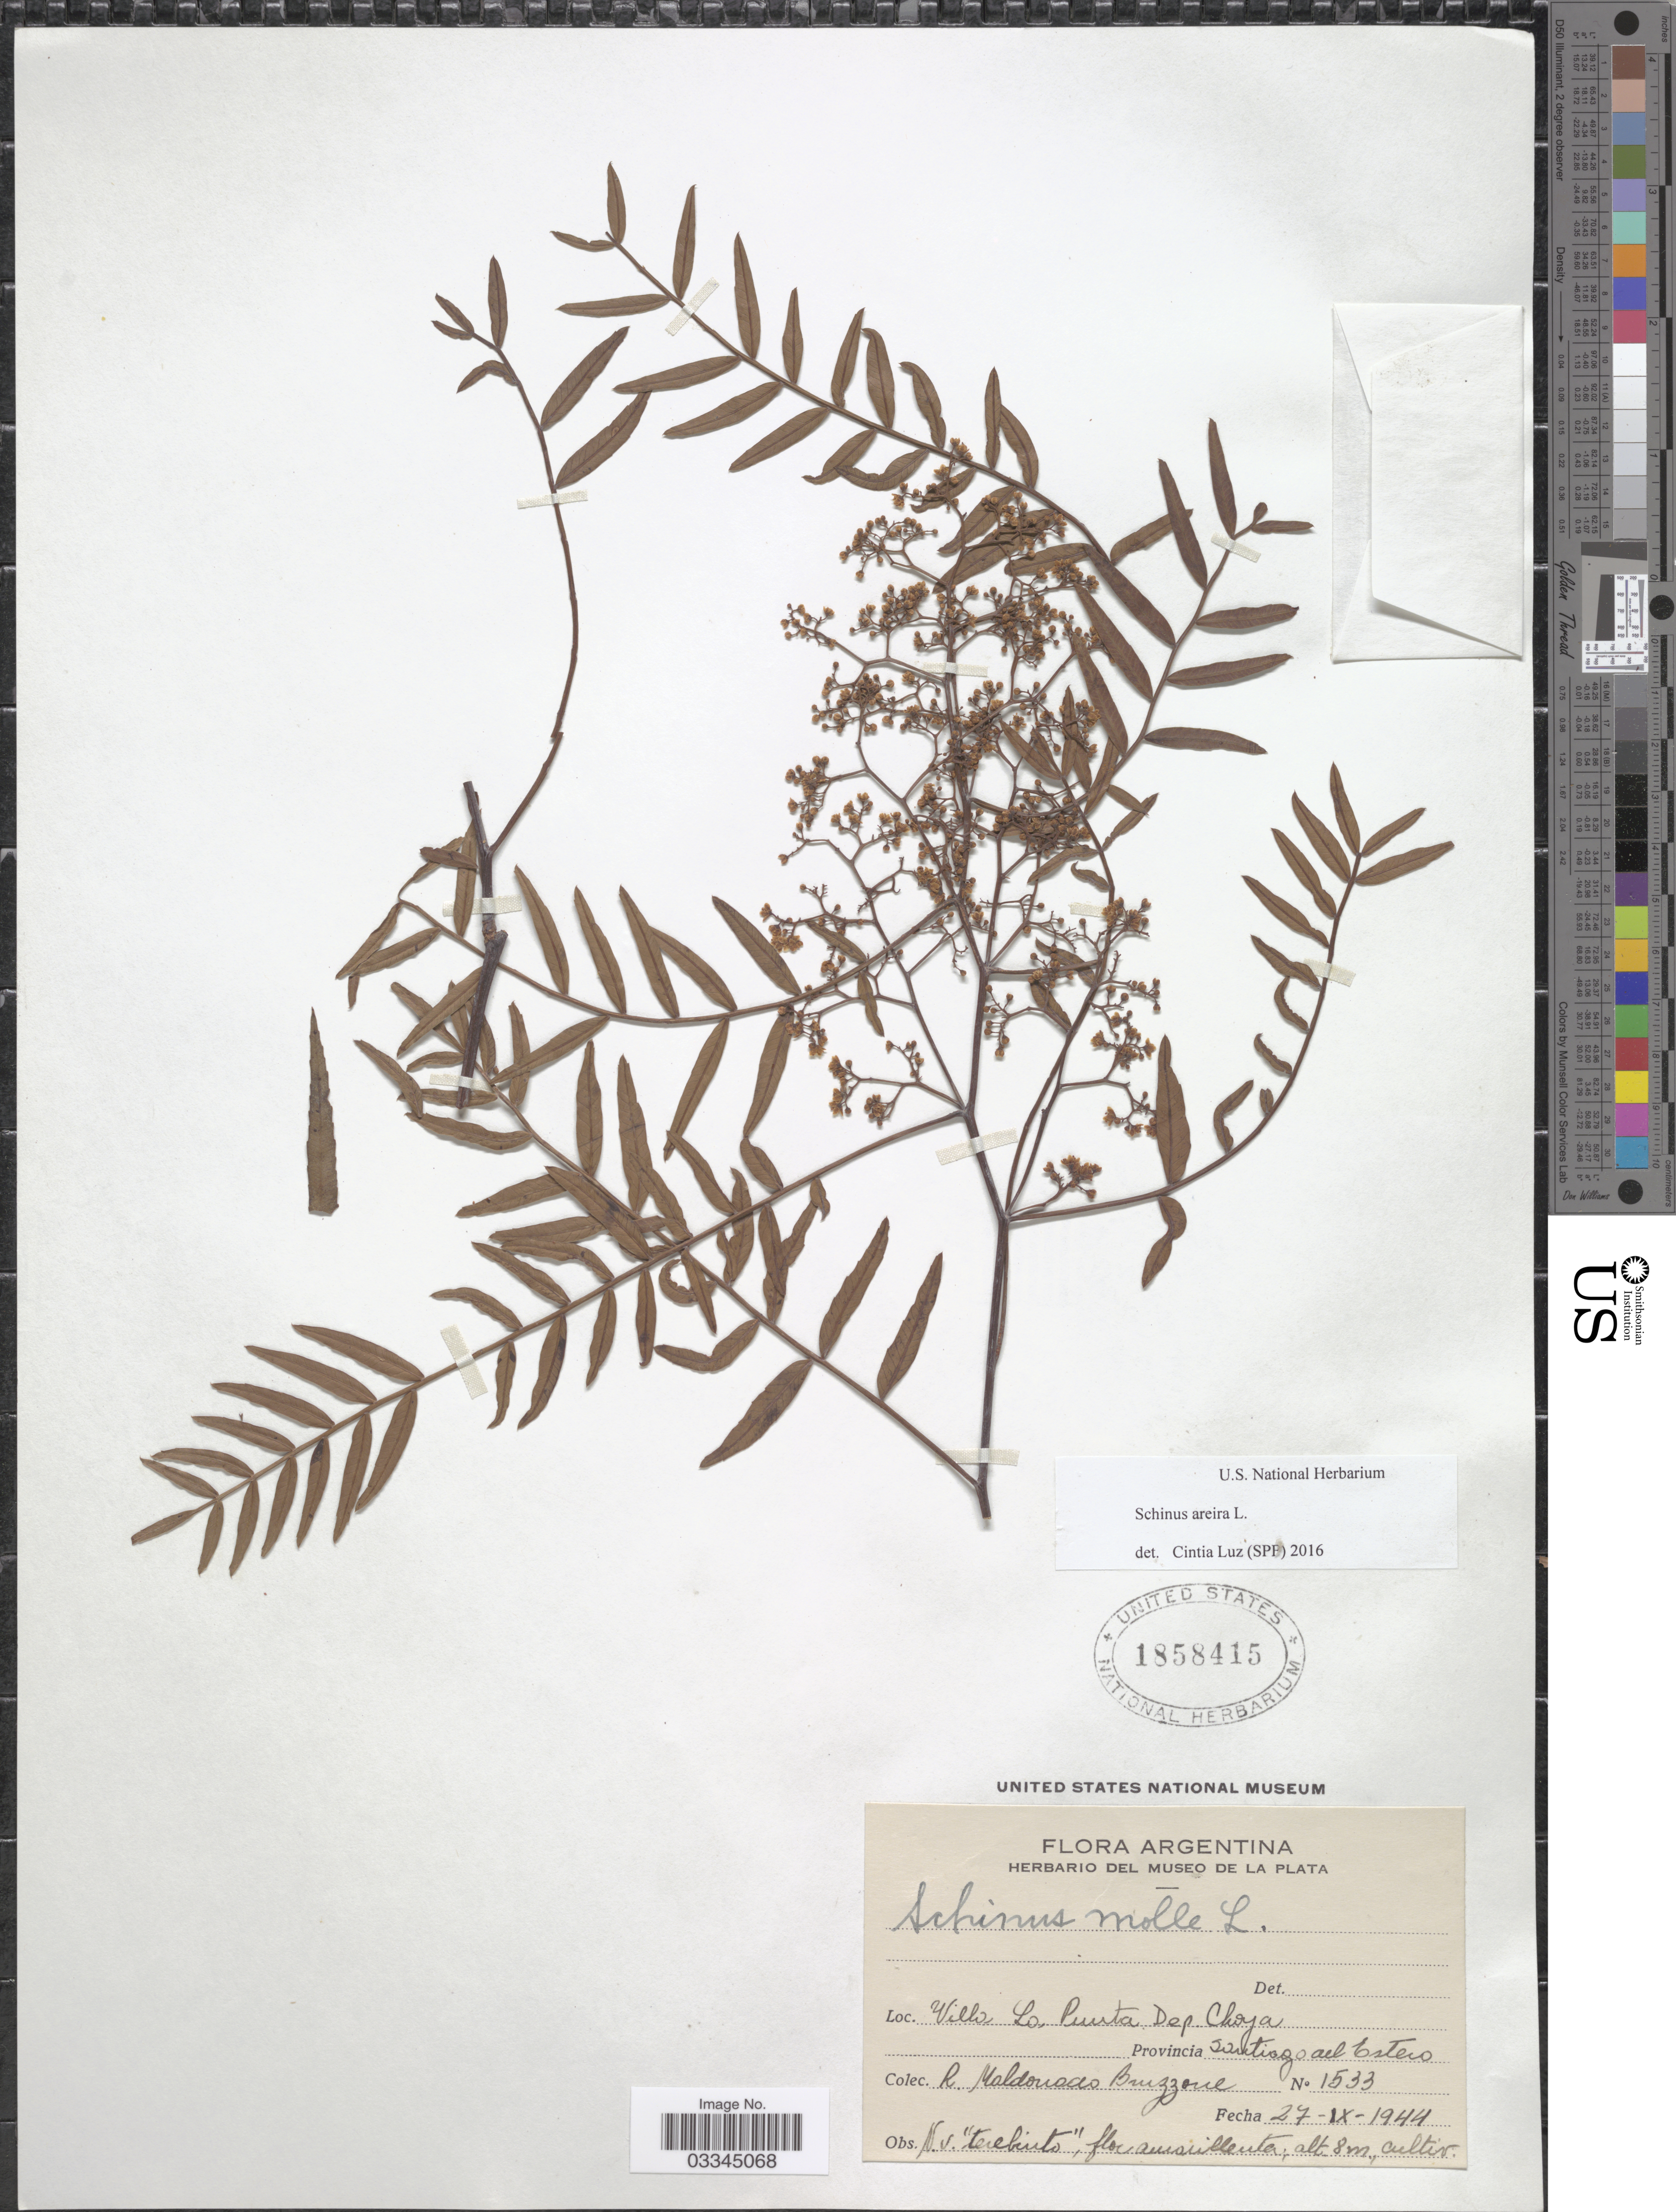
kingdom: Plantae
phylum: Tracheophyta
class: Magnoliopsida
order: Sapindales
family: Anacardiaceae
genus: Schinus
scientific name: Schinus areira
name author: L.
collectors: R. Bruzzoue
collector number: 1533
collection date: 1944-09-27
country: Argentina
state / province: Santiago del Estero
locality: Villa, La Punta, Dep. Choja.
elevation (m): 8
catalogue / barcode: US 1858415